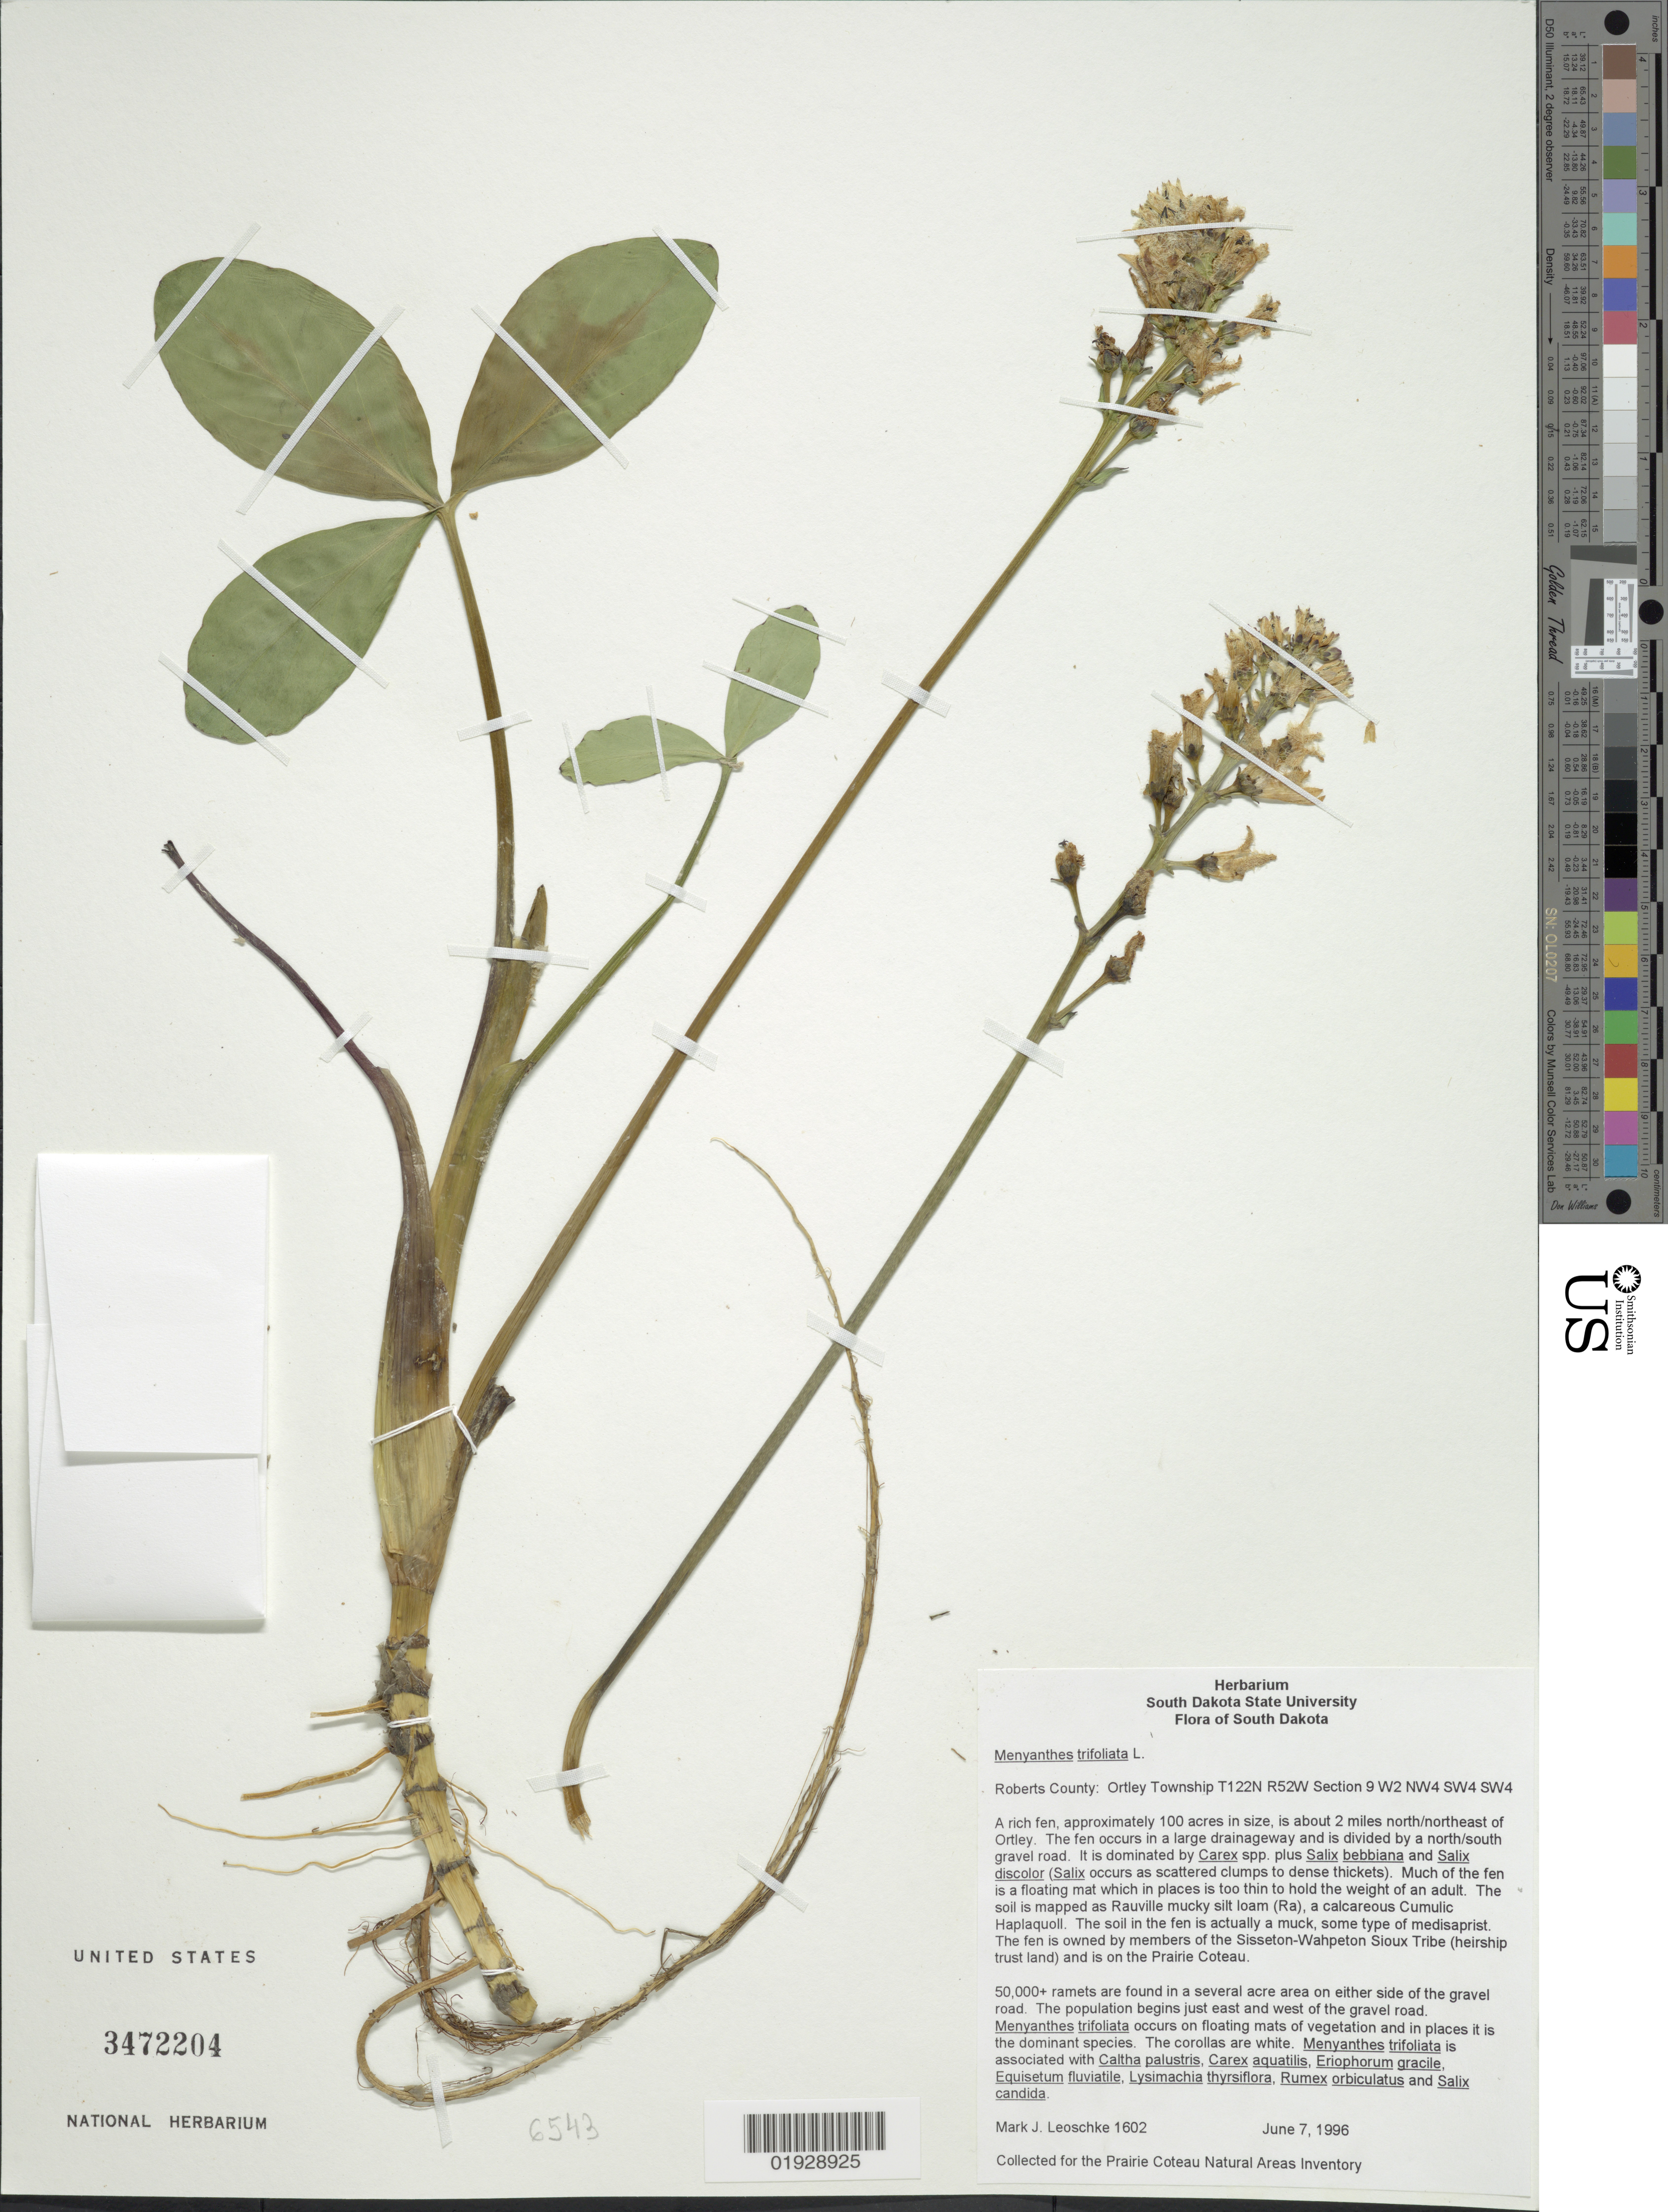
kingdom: Plantae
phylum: Tracheophyta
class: Magnoliopsida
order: Asterales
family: Menyanthaceae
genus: Menyanthes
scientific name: Menyanthes trifoliata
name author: L.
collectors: M. J. Leoschke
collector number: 1602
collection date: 1996-06-07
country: United States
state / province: South Dakota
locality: Roberts County: Ortley Township T122N R52W Section 9 W2 NW4 SW4 SW4.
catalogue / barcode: US 3472204